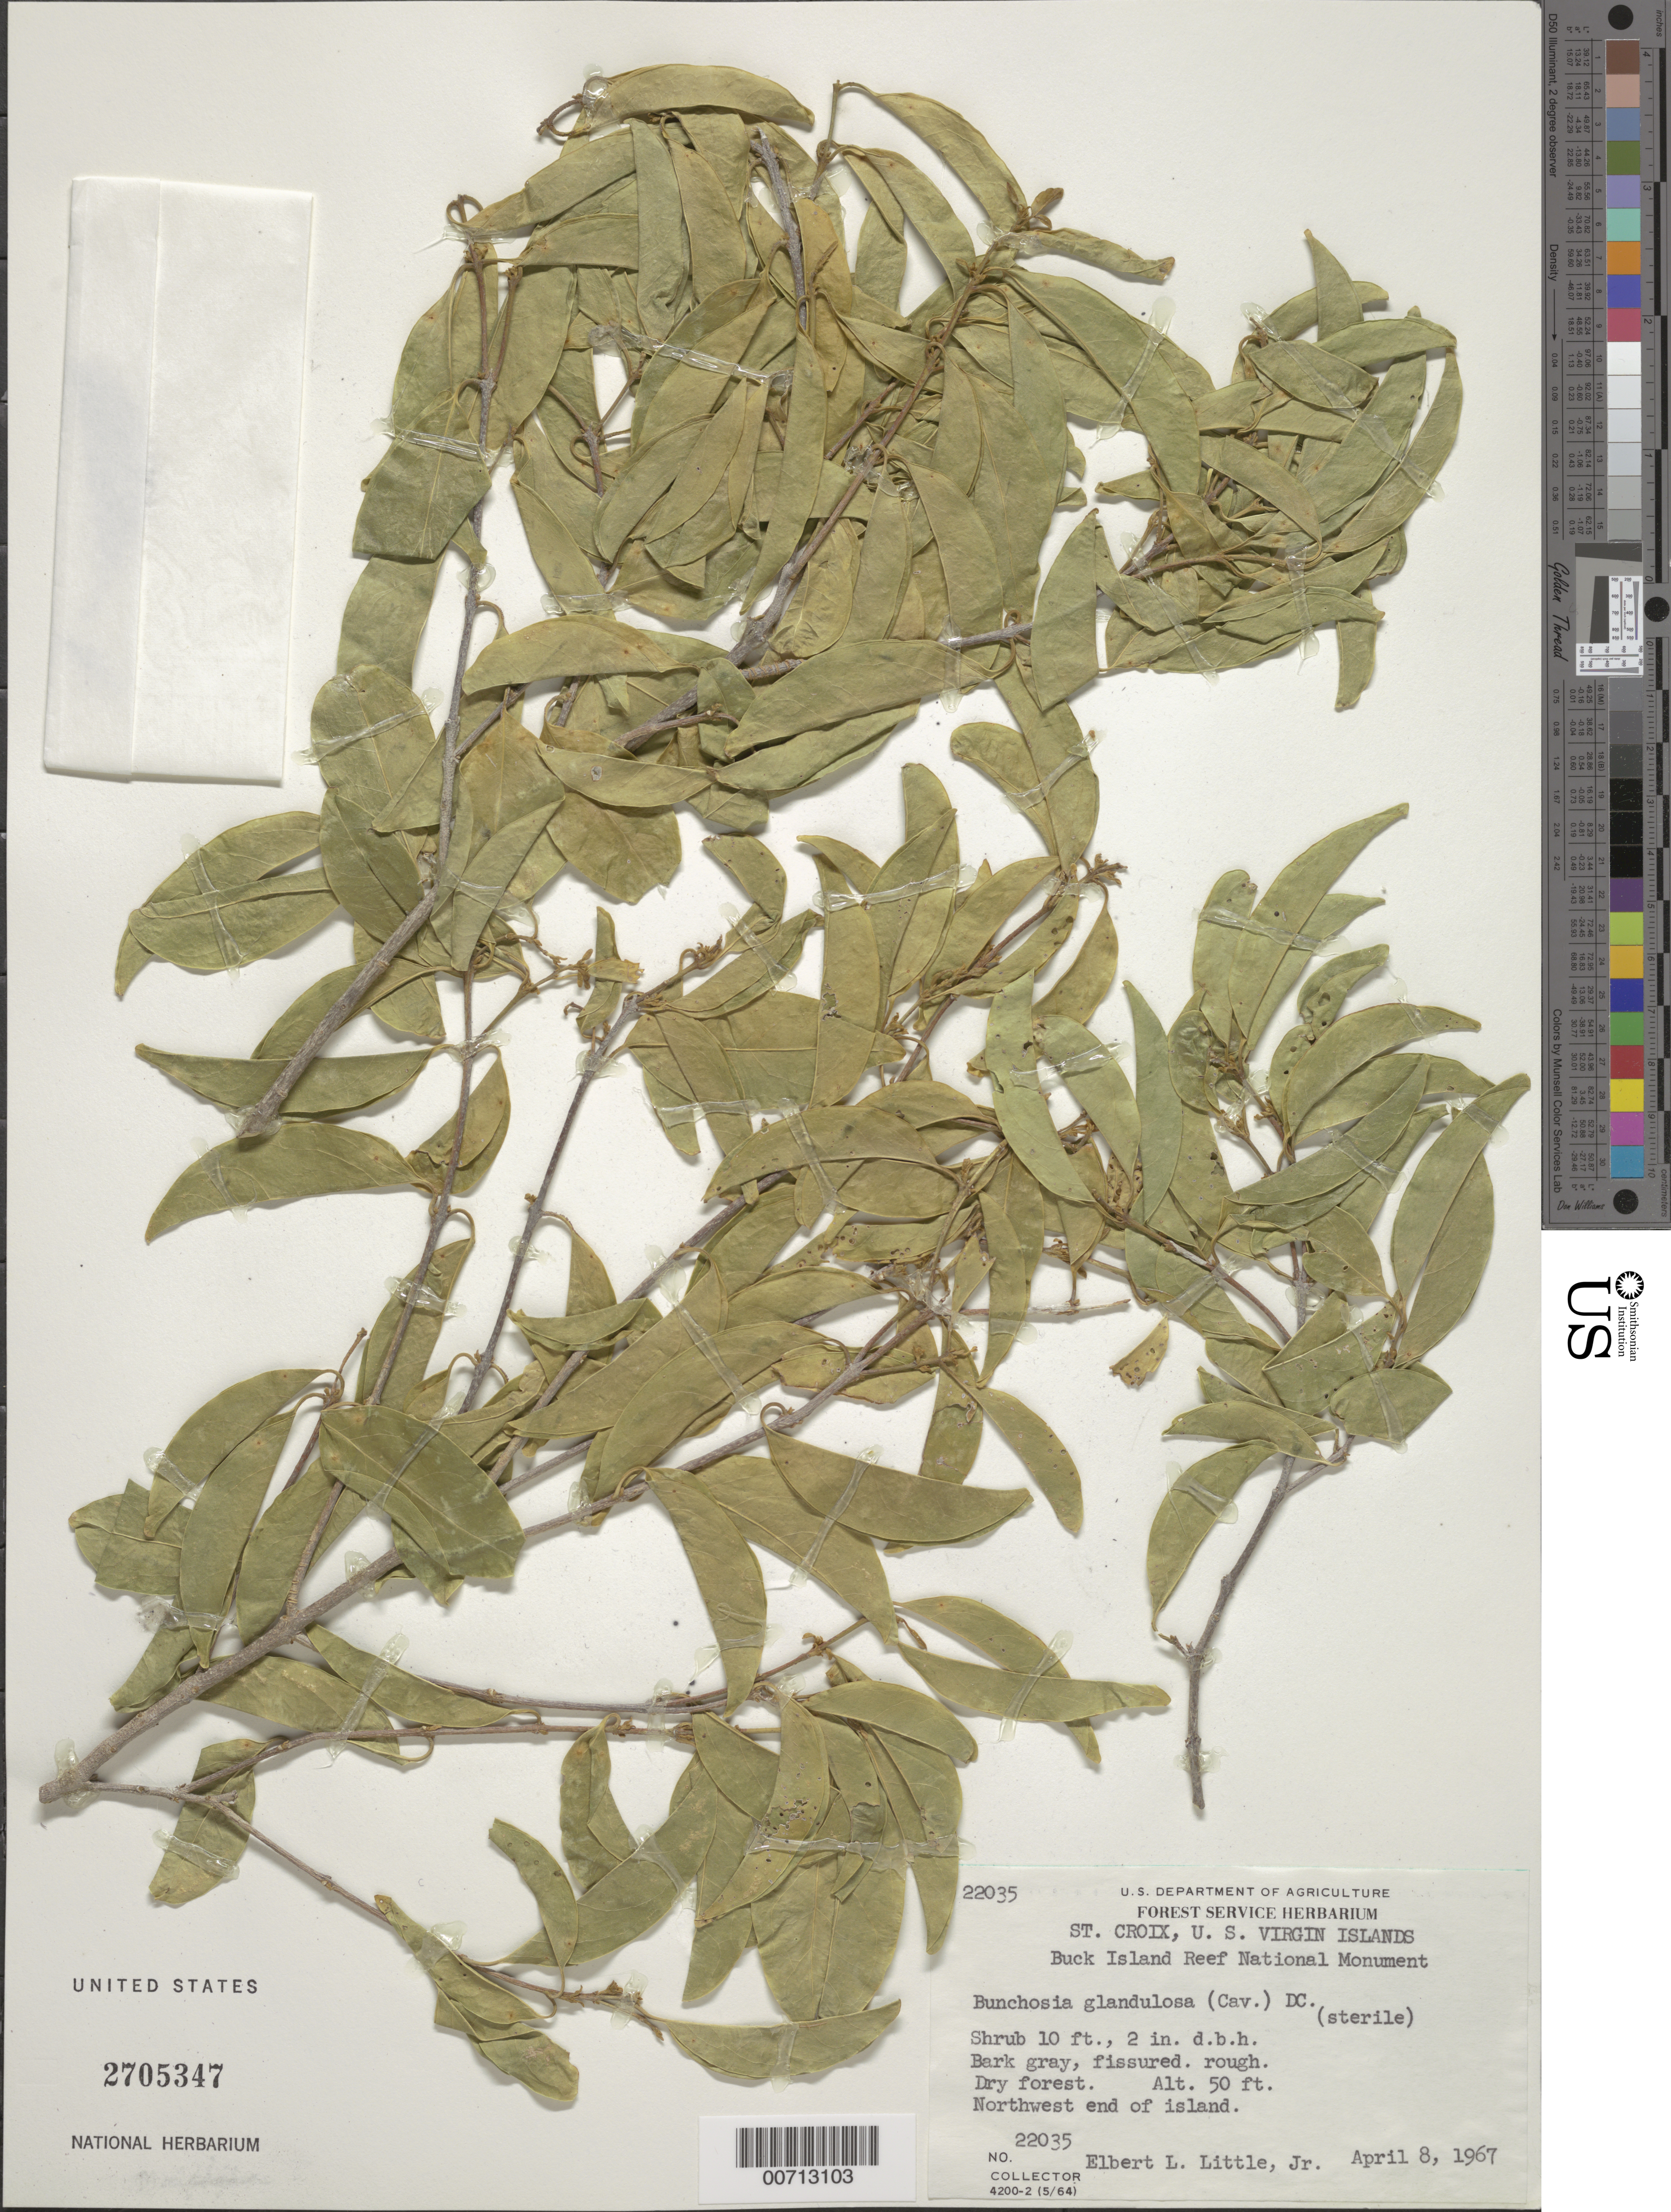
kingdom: Plantae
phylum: Tracheophyta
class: Magnoliopsida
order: Malpighiales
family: Malpighiaceae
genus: Bunchosia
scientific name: Bunchosia glandulosa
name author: (Cav.) Rich. ex Juss.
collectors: E. L. Little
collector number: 22035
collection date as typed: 08 Apr 1967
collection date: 1967-04-08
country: U.S. Virgin Islands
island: Buck Island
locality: Buck Island Reef Natl. Monument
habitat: Dry forest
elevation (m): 15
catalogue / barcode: US 2705347